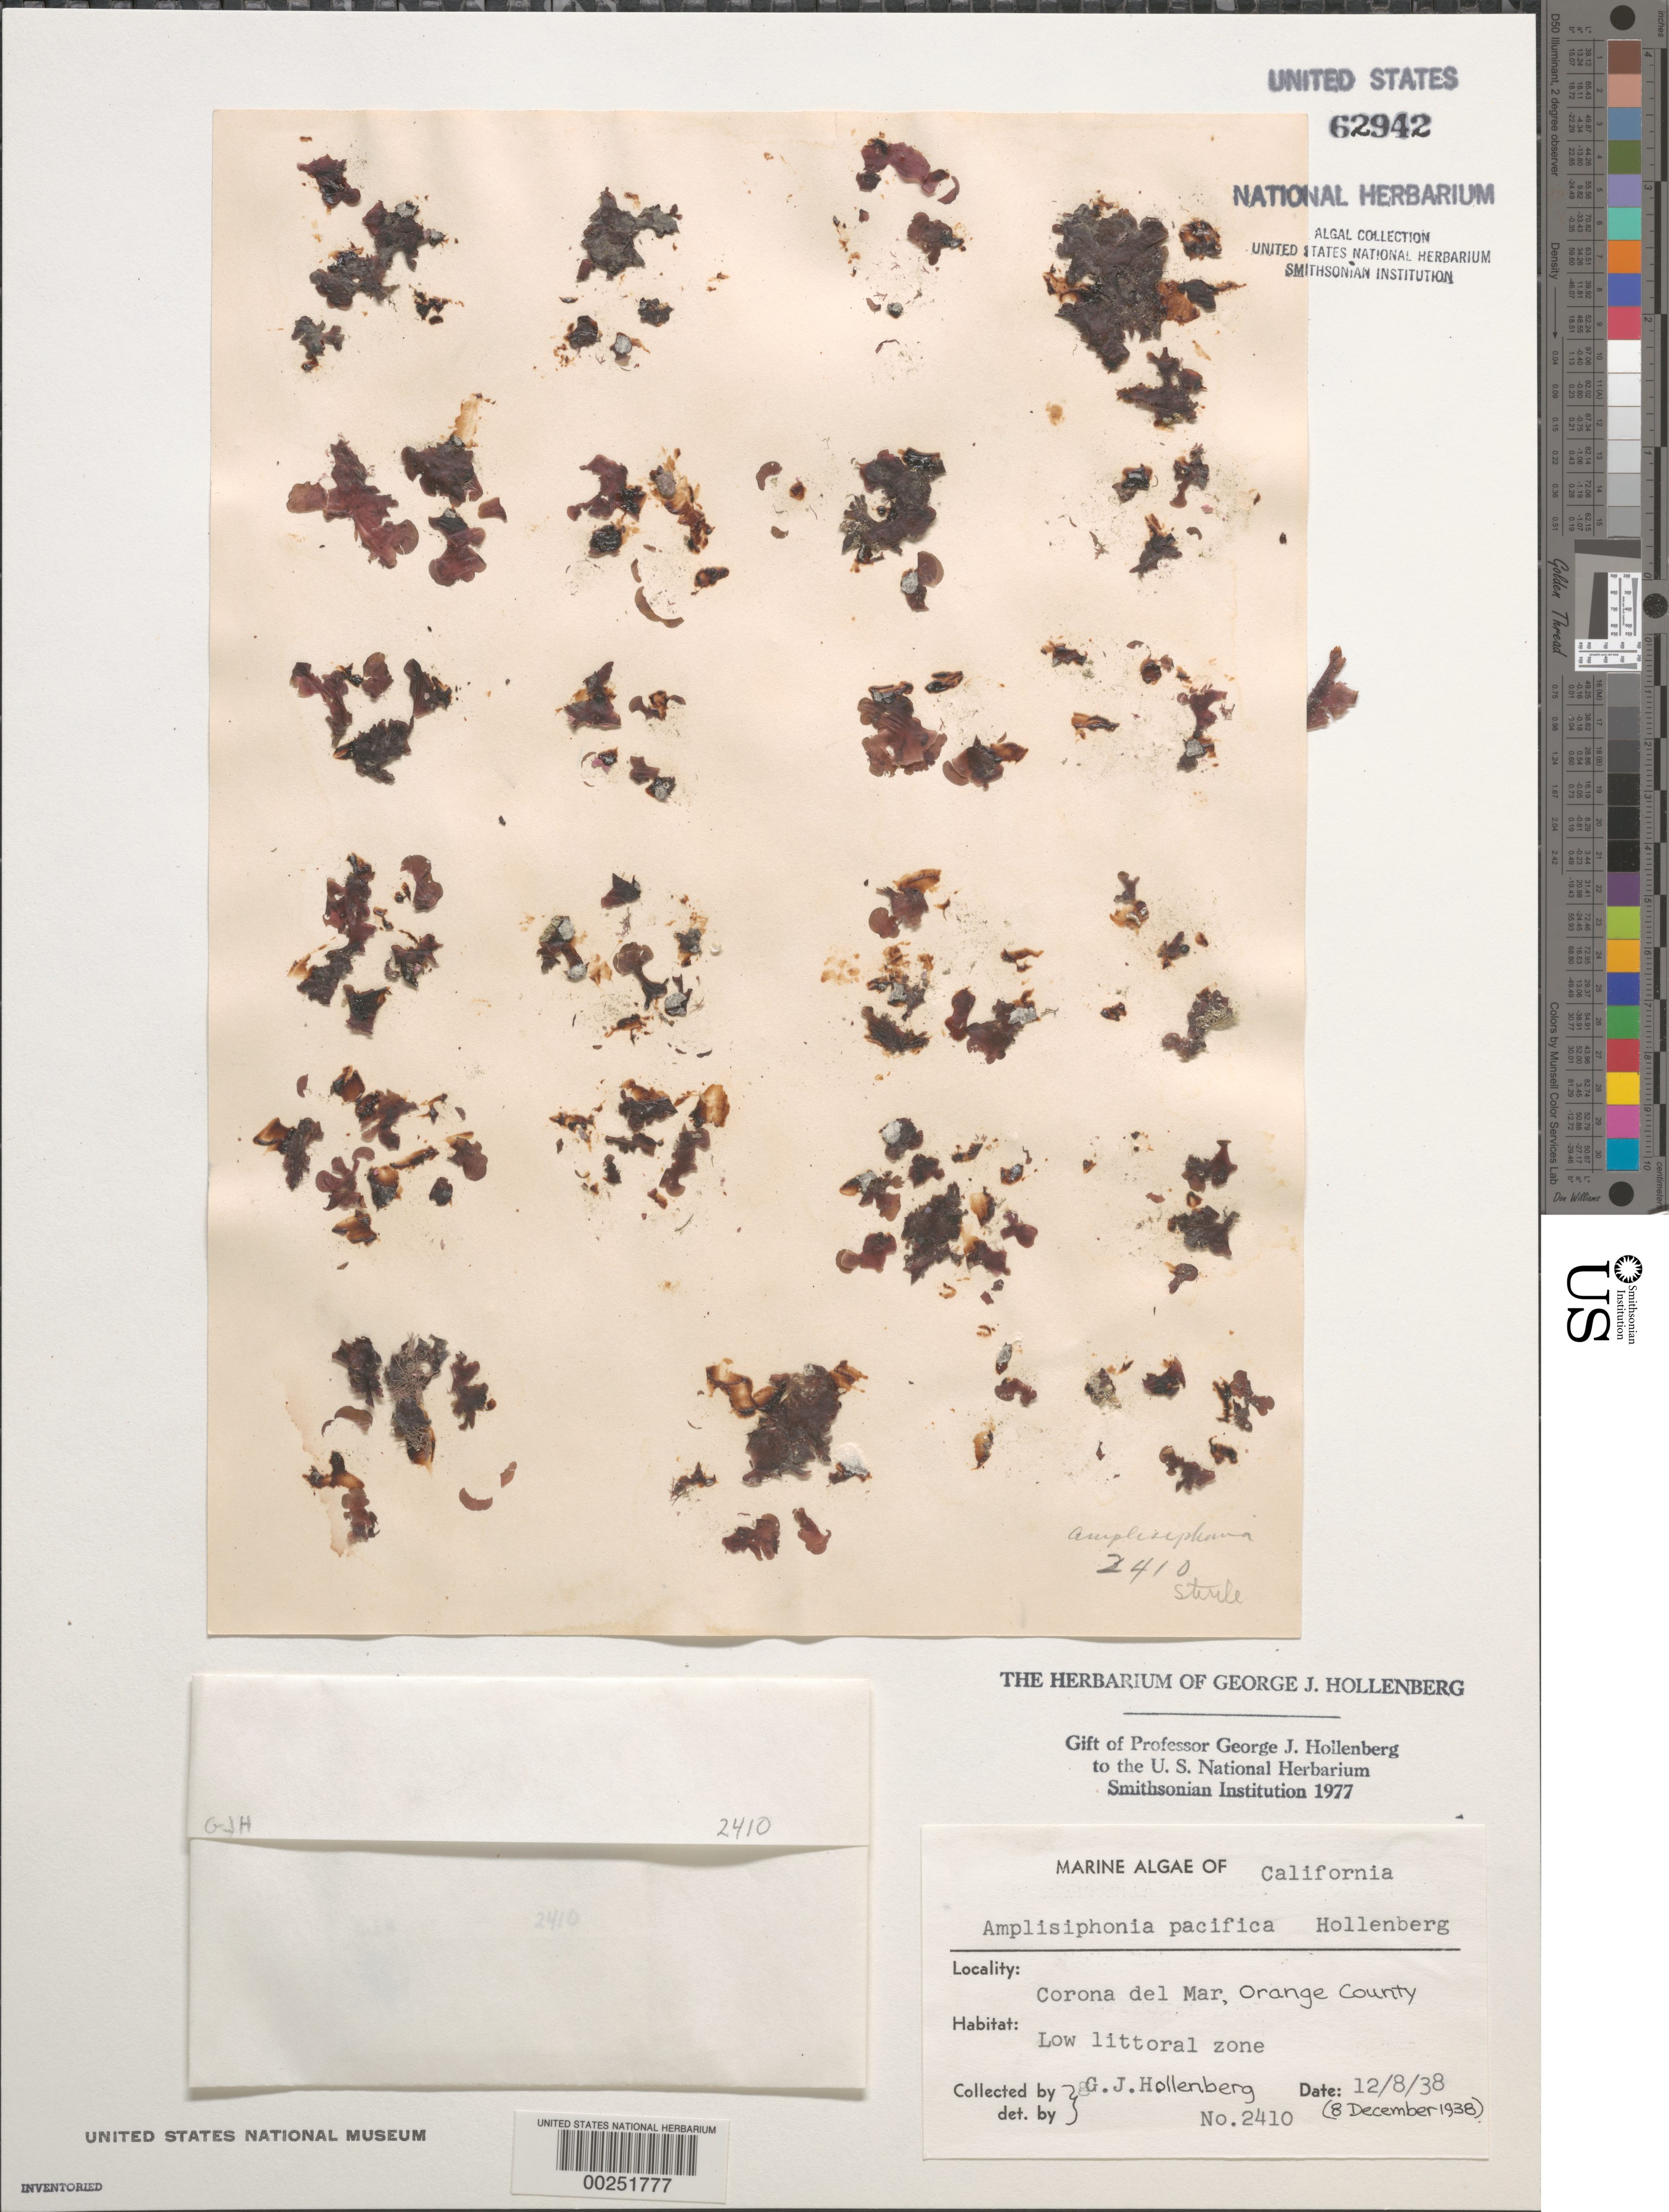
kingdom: Plantae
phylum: Rhodophyta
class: Florideophyceae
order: Ceramiales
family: Rhodomelaceae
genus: Amplisiphonia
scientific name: Amplisiphonia pacifica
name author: Hollenb.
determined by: Hollenberg, George J.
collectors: G. Hollenberg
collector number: GJH 2410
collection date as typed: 08 Dec 1938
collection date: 1938-12-08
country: United States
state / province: California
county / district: Orange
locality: Corona del Mar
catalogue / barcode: US 62942